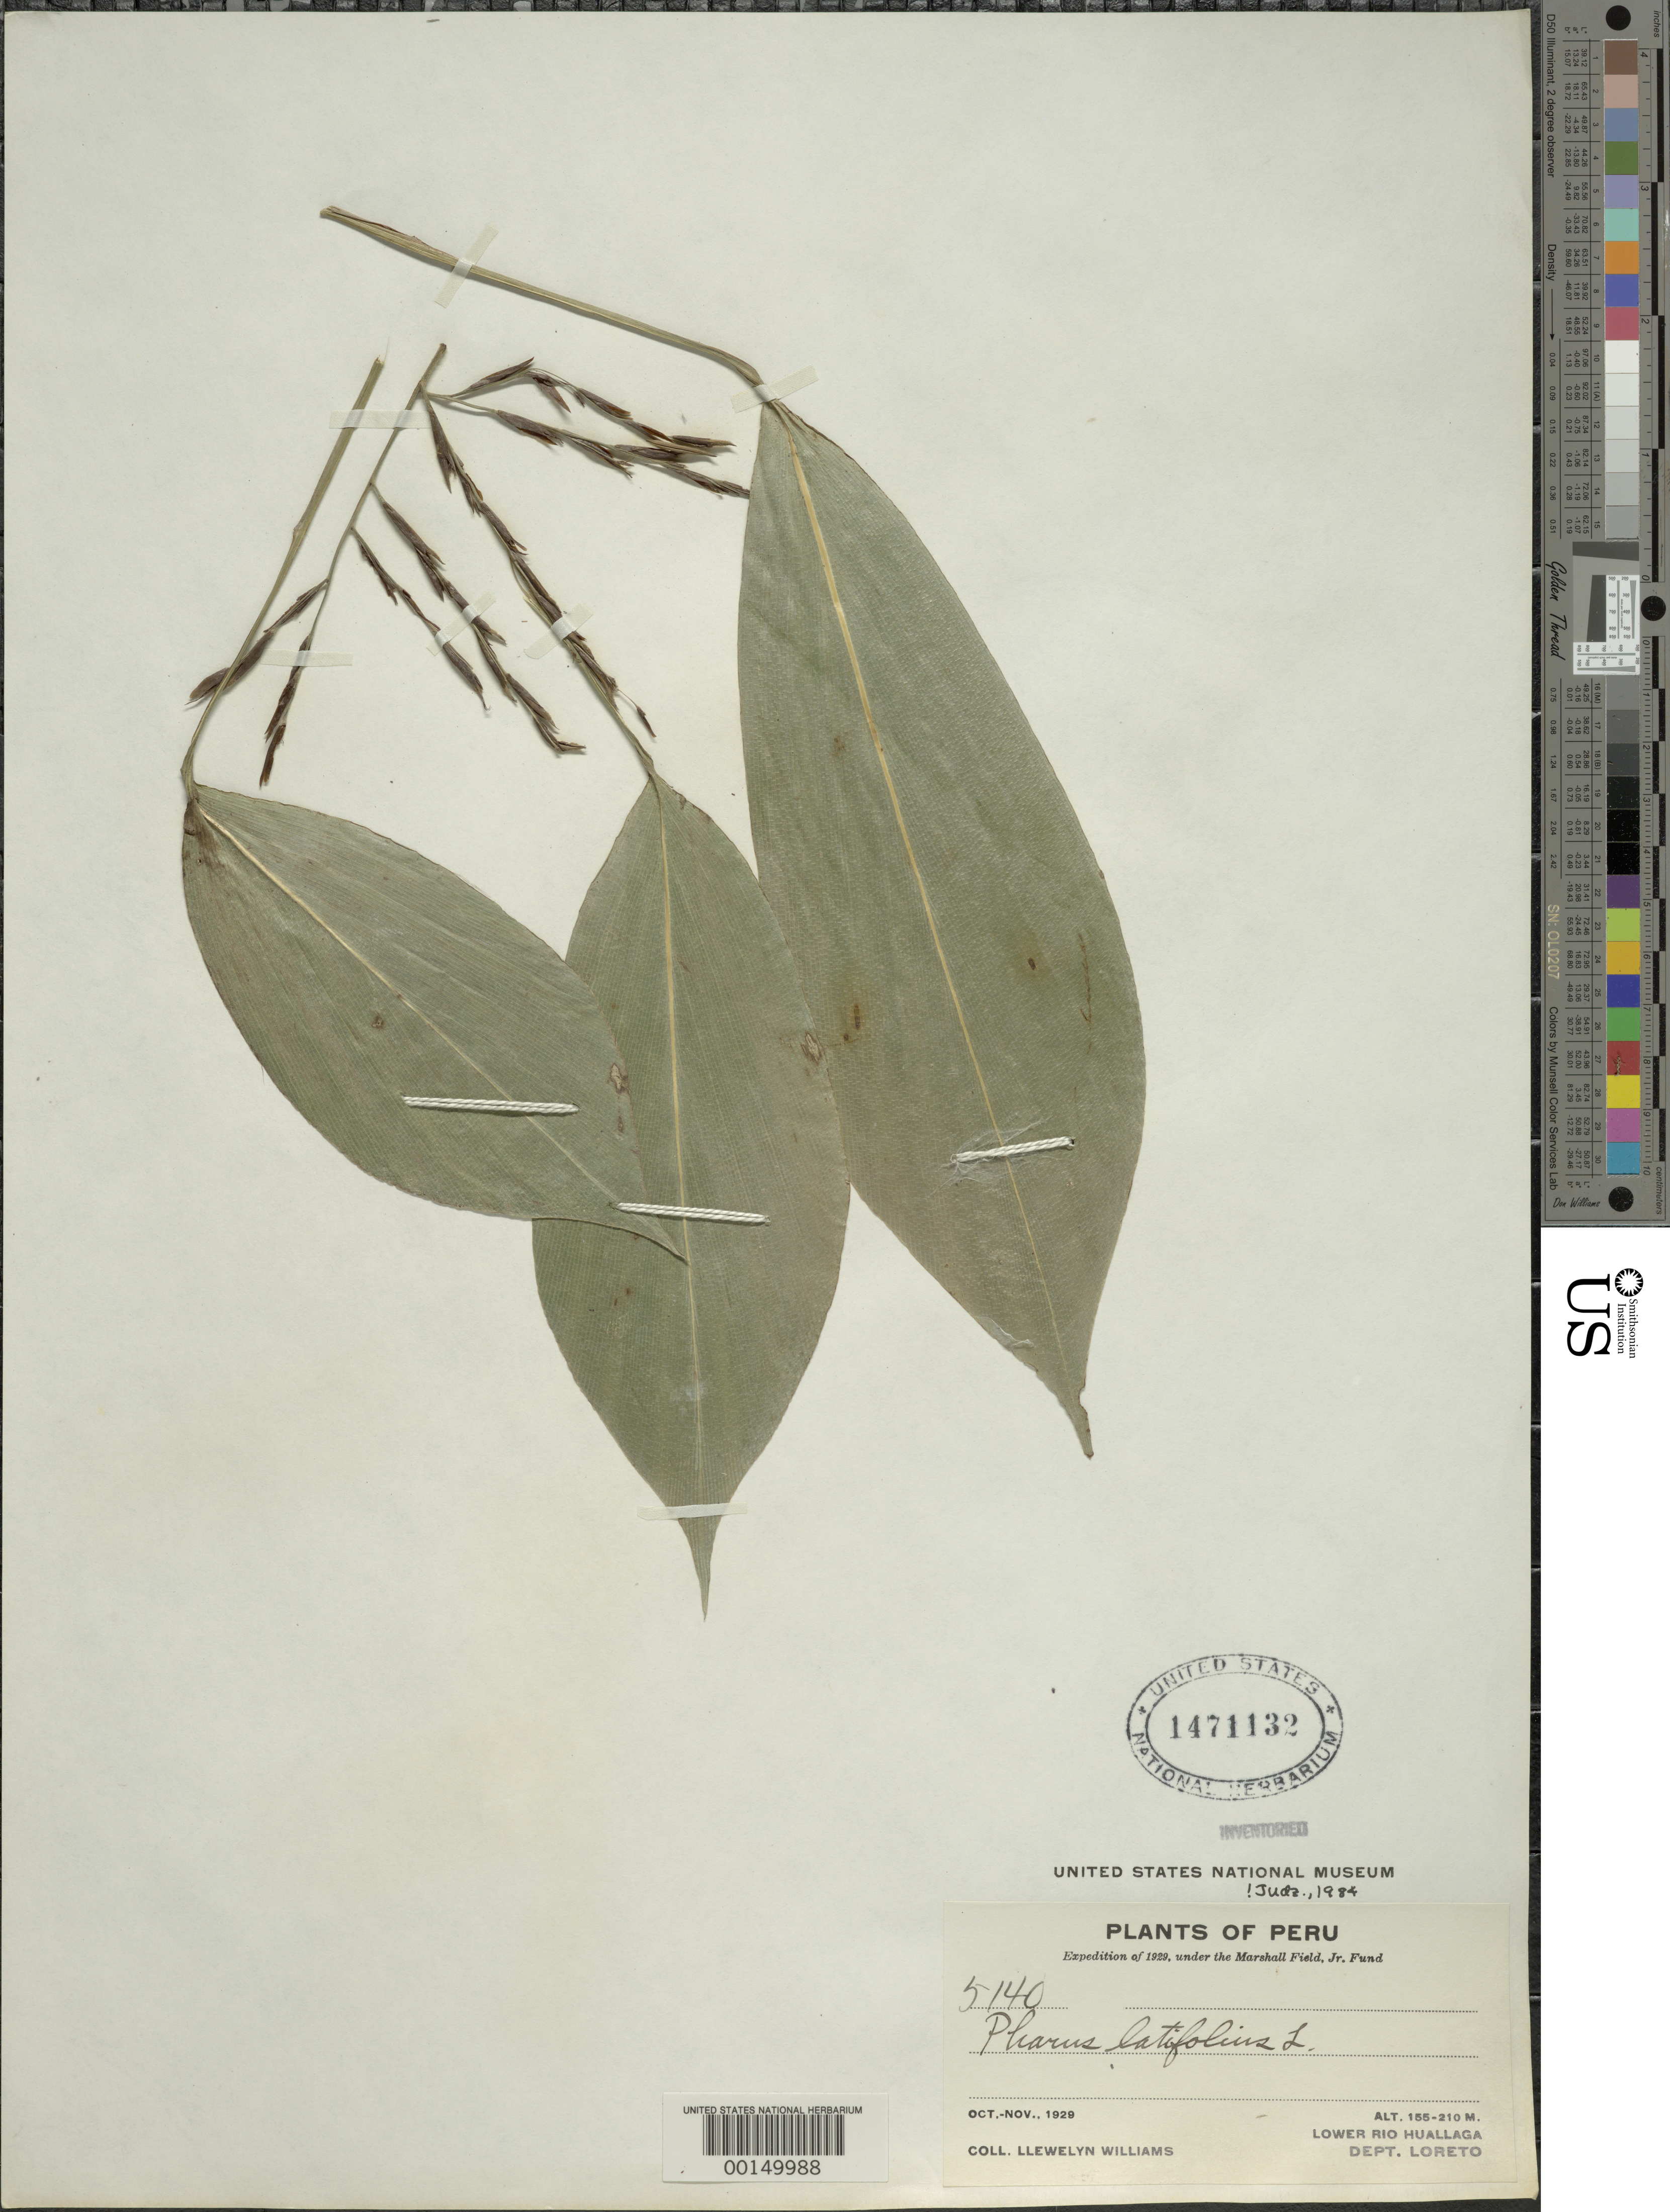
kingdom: Plantae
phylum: Tracheophyta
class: Liliopsida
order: Poales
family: Poaceae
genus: Pharus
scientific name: Pharus latifolius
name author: L.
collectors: Ll. Williams & A. H. Alston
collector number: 5140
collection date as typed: Oct 1929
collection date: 1929-10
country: Peru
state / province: Loreto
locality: Rio huallaga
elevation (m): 155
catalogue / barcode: US 1471132